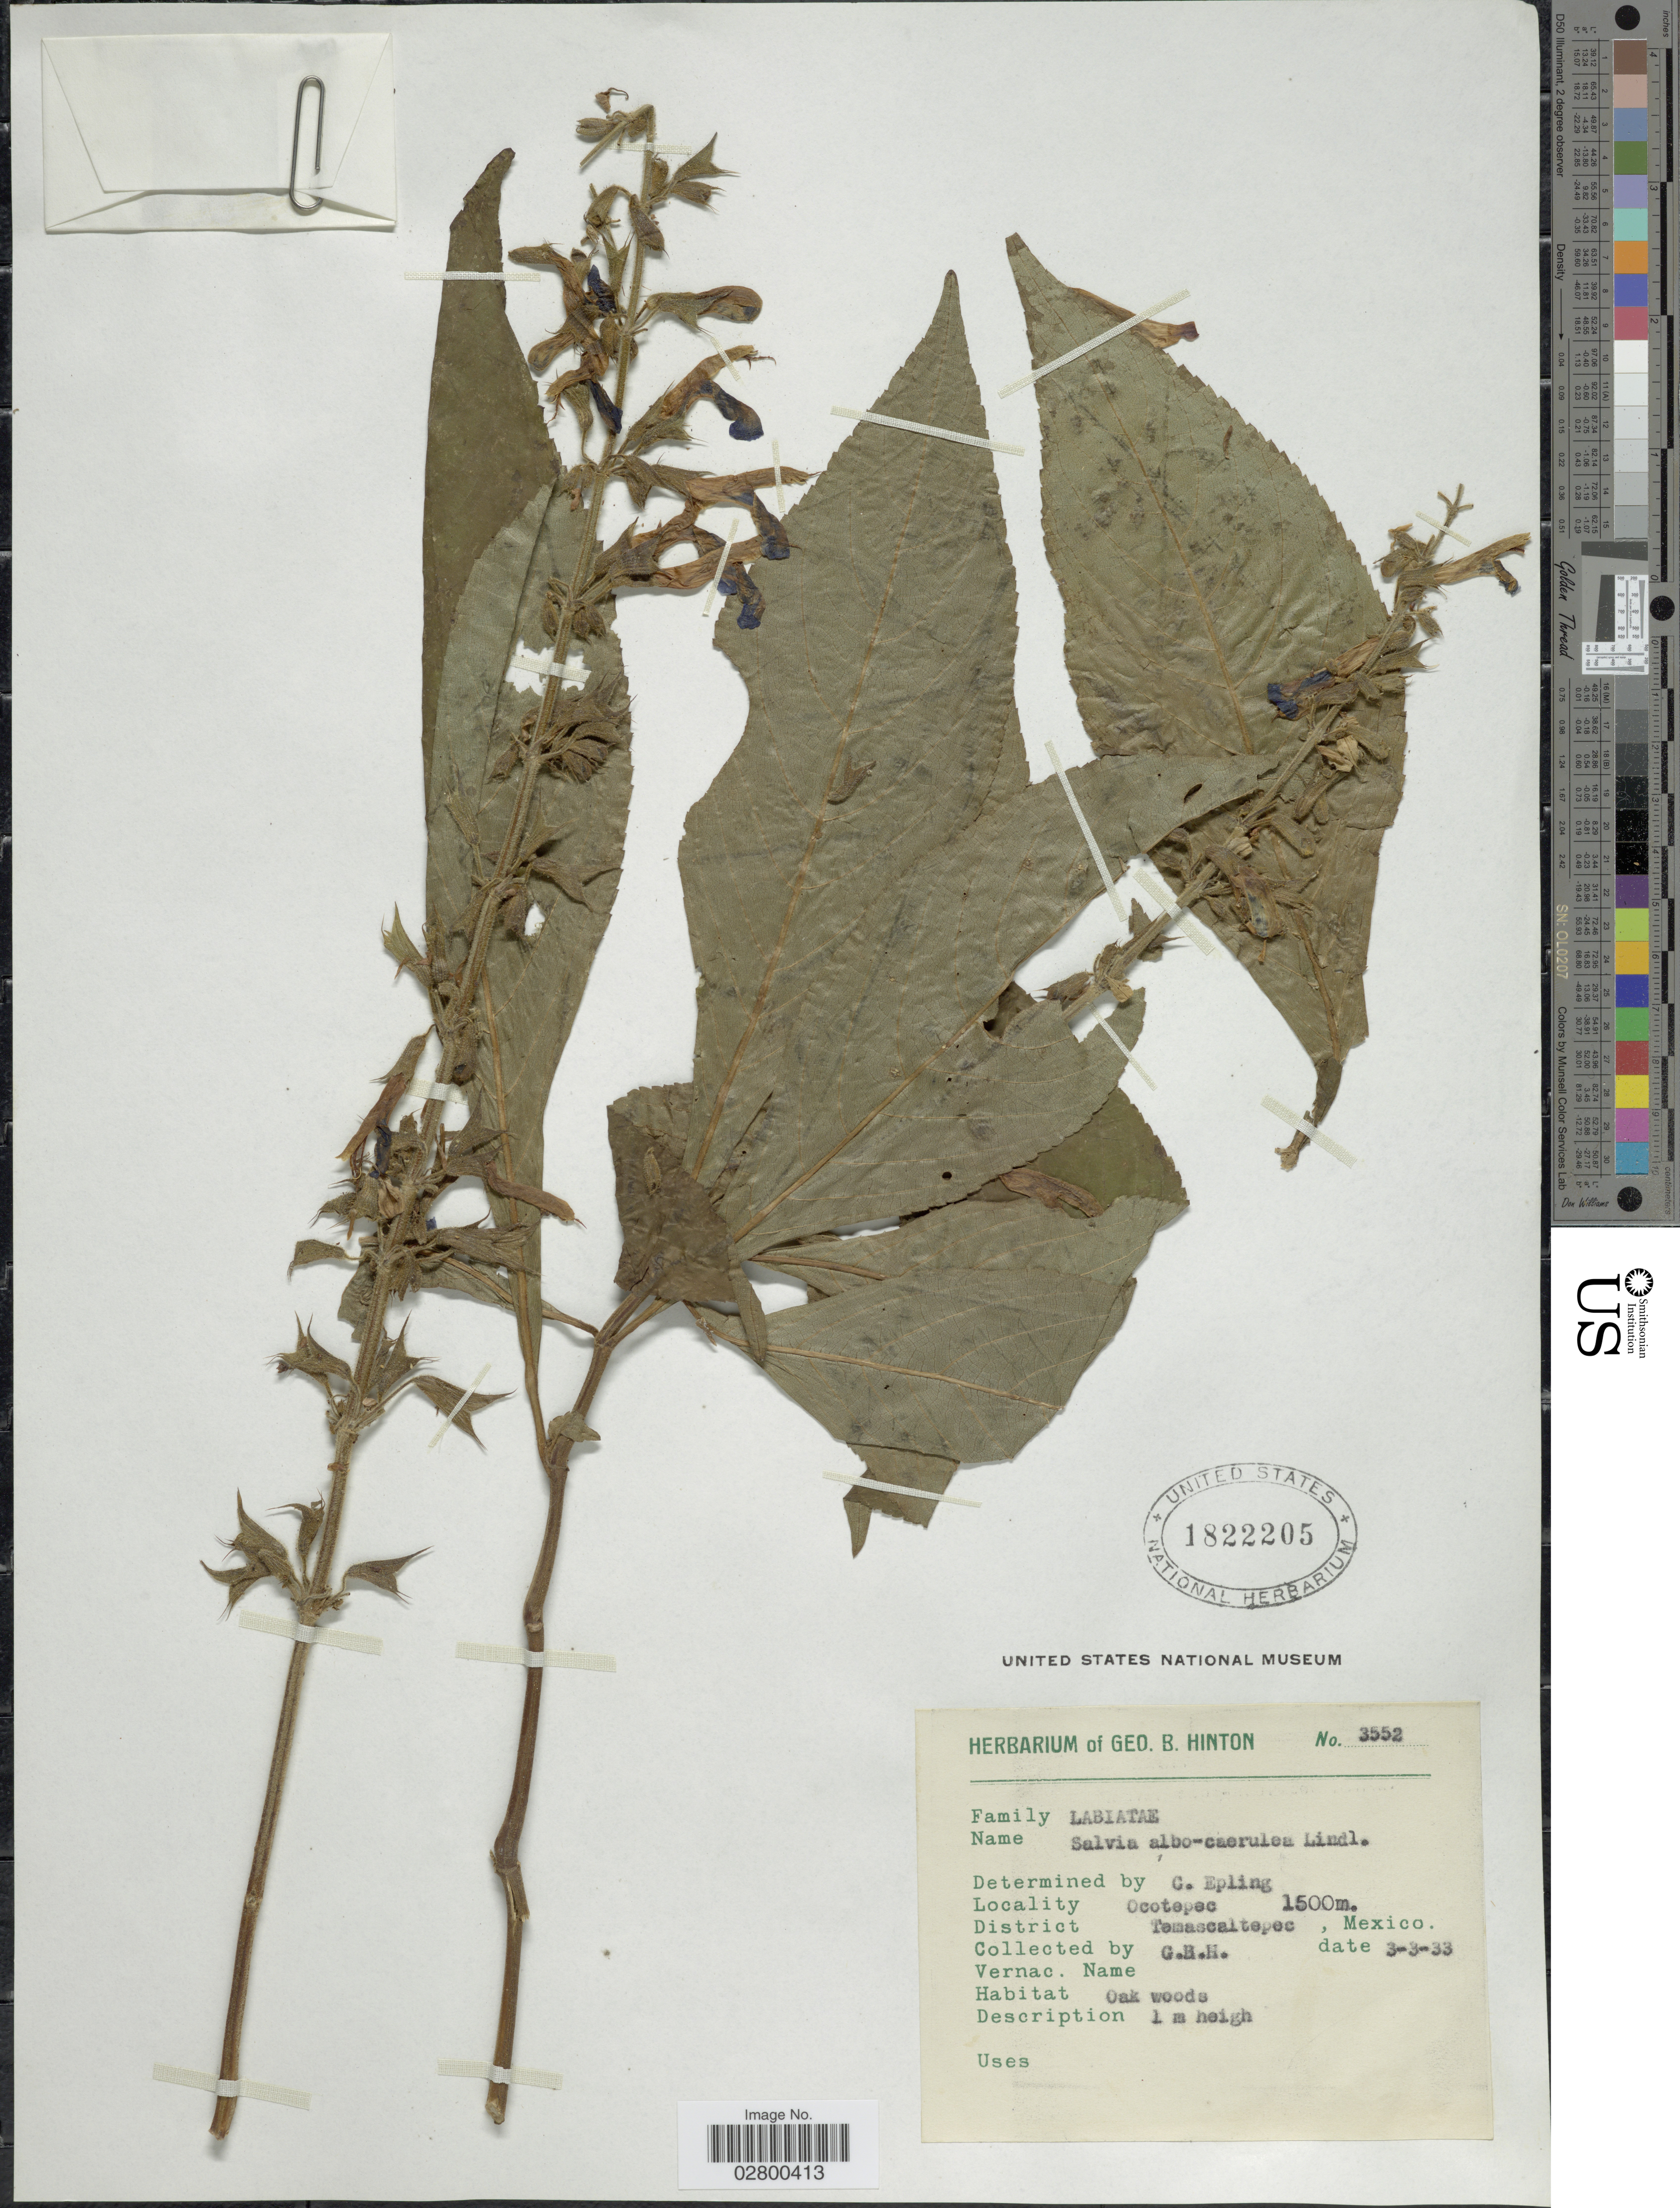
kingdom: Plantae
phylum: Tracheophyta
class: Magnoliopsida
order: Lamiales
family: Lamiaceae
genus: Salvia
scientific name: Salvia albocaerulea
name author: Linden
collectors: G. B. Hinton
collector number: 3552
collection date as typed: Transcribed d/m/y: 3/3/33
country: Mexico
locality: Ocotepec, District Temascaltepec, Mexico.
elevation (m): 1500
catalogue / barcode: US 1822205